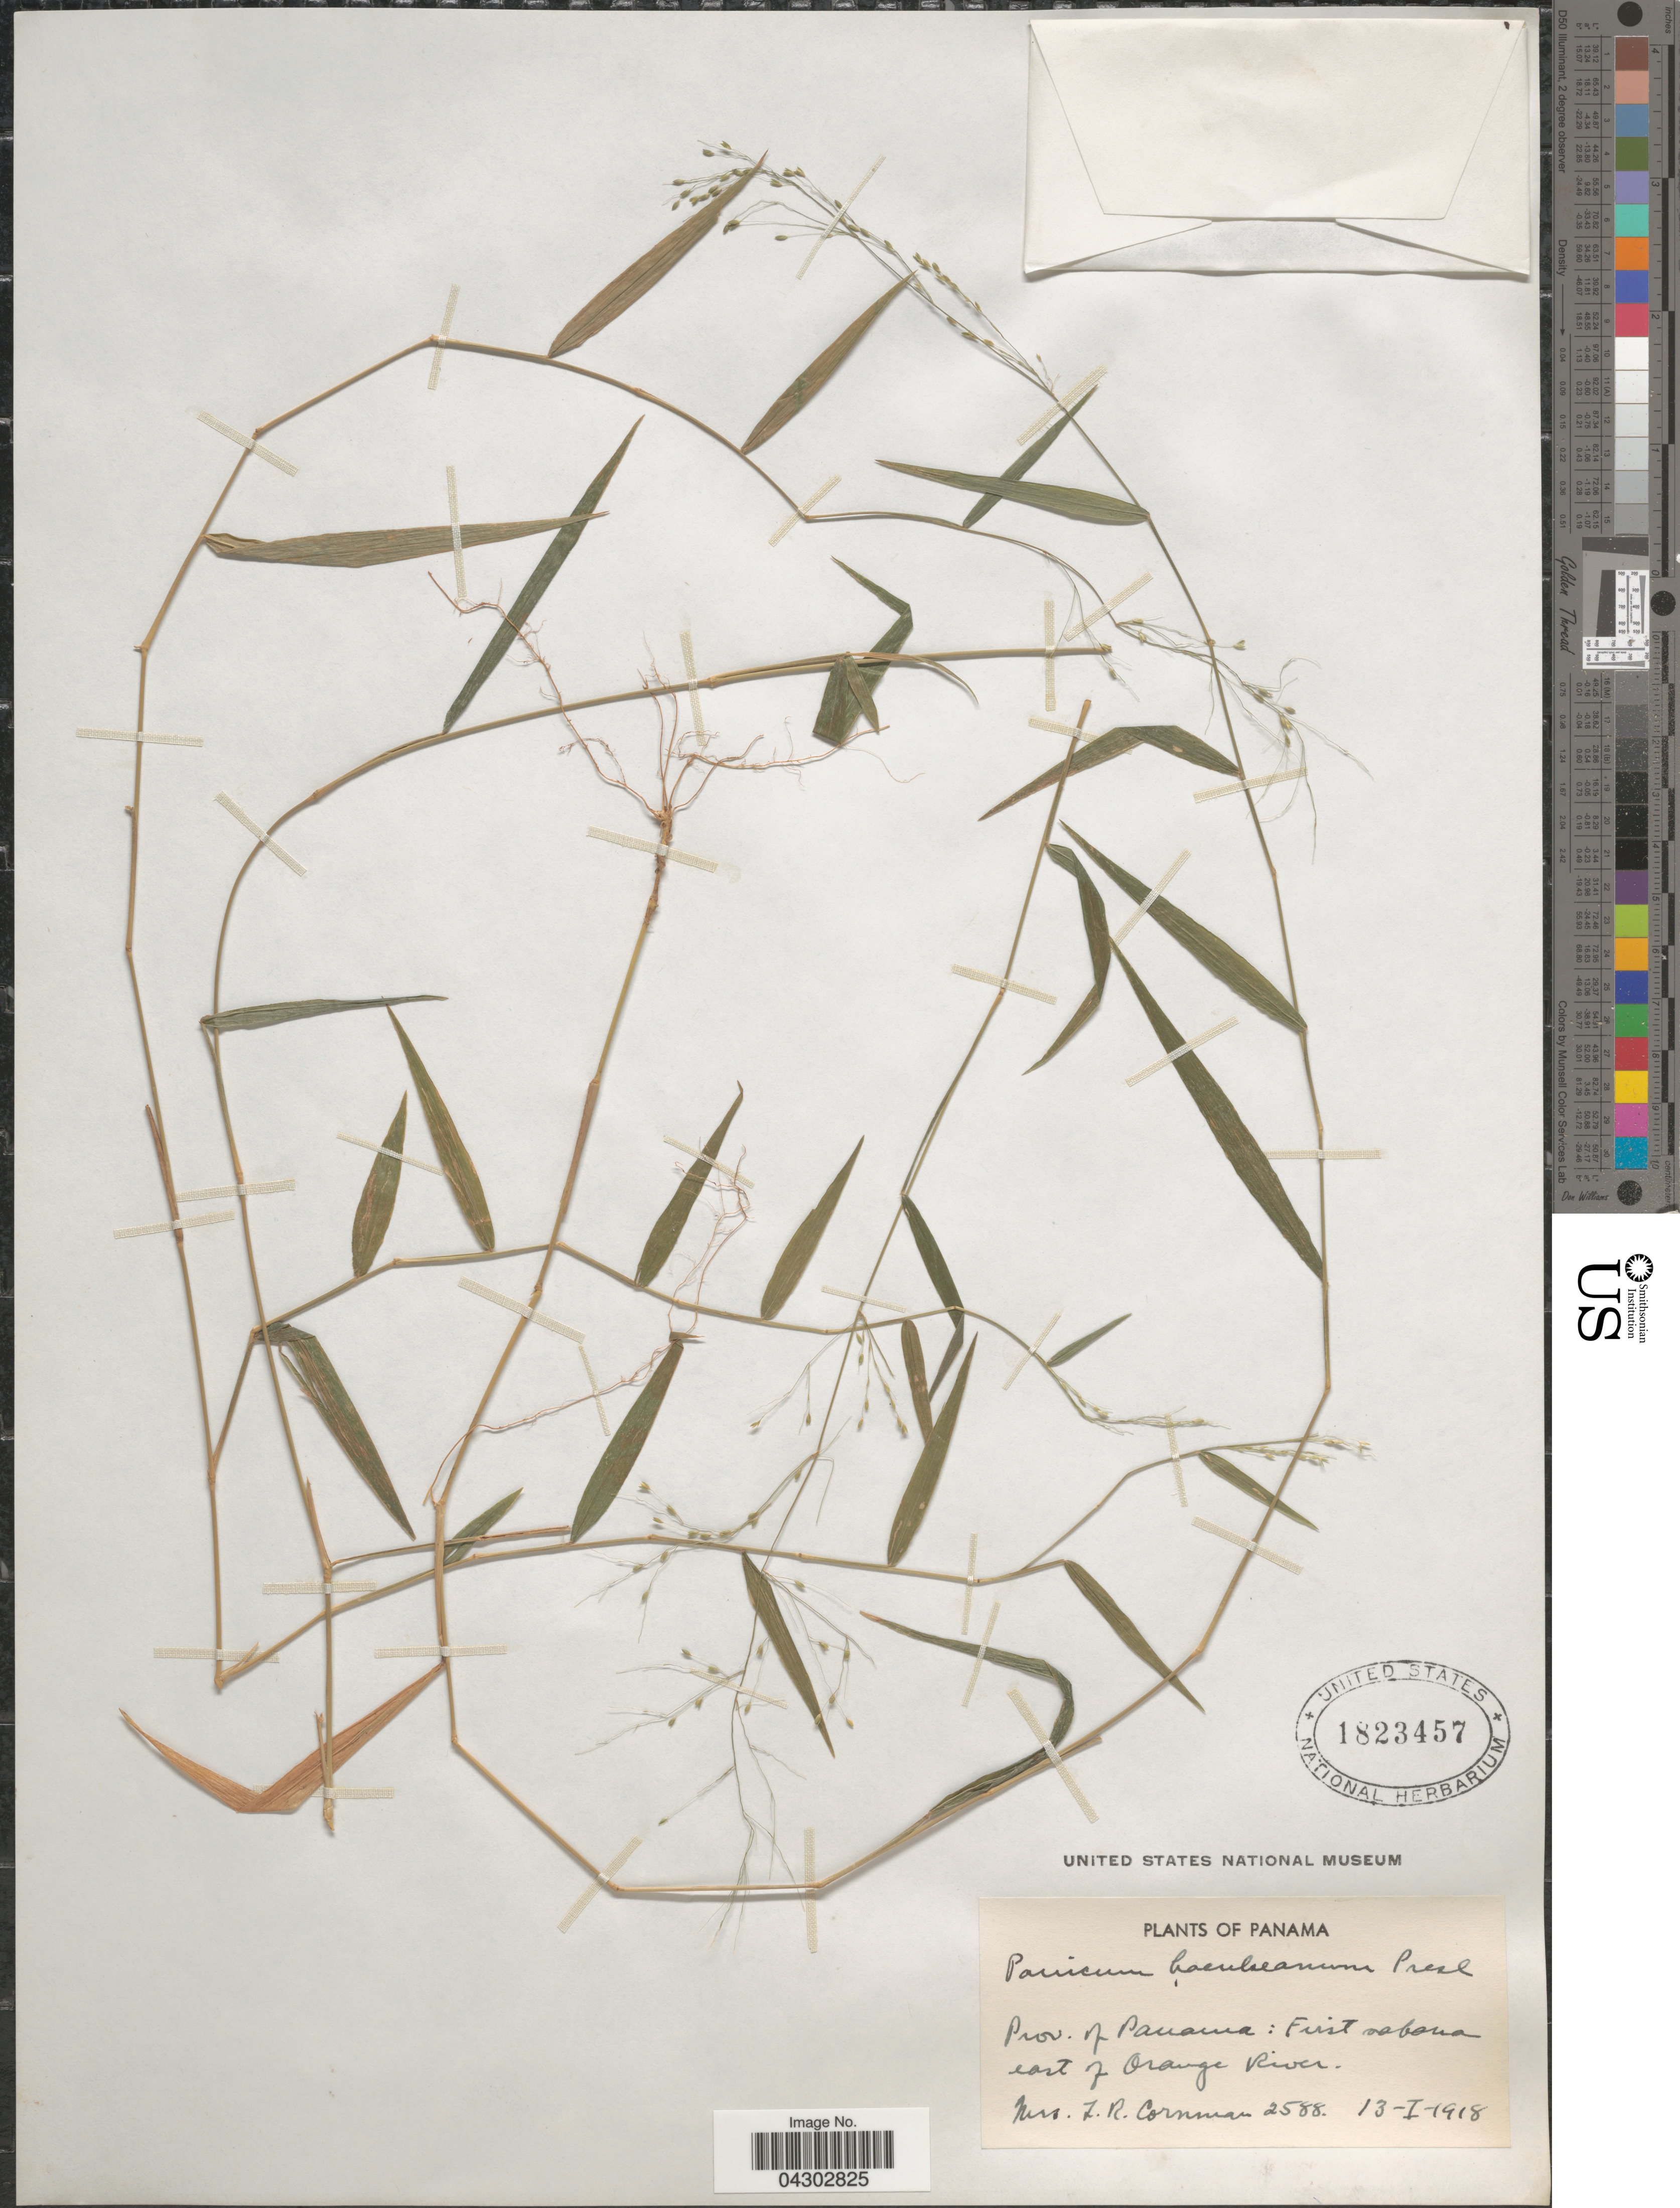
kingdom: Plantae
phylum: Tracheophyta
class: Liliopsida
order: Poales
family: Poaceae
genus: Panicum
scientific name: Panicum haenkeanum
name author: J. Presl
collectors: L. Cornman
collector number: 2588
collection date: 1918-01-13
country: Panama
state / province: Panamá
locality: First sabana east of Orange River.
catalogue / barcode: US 1823457